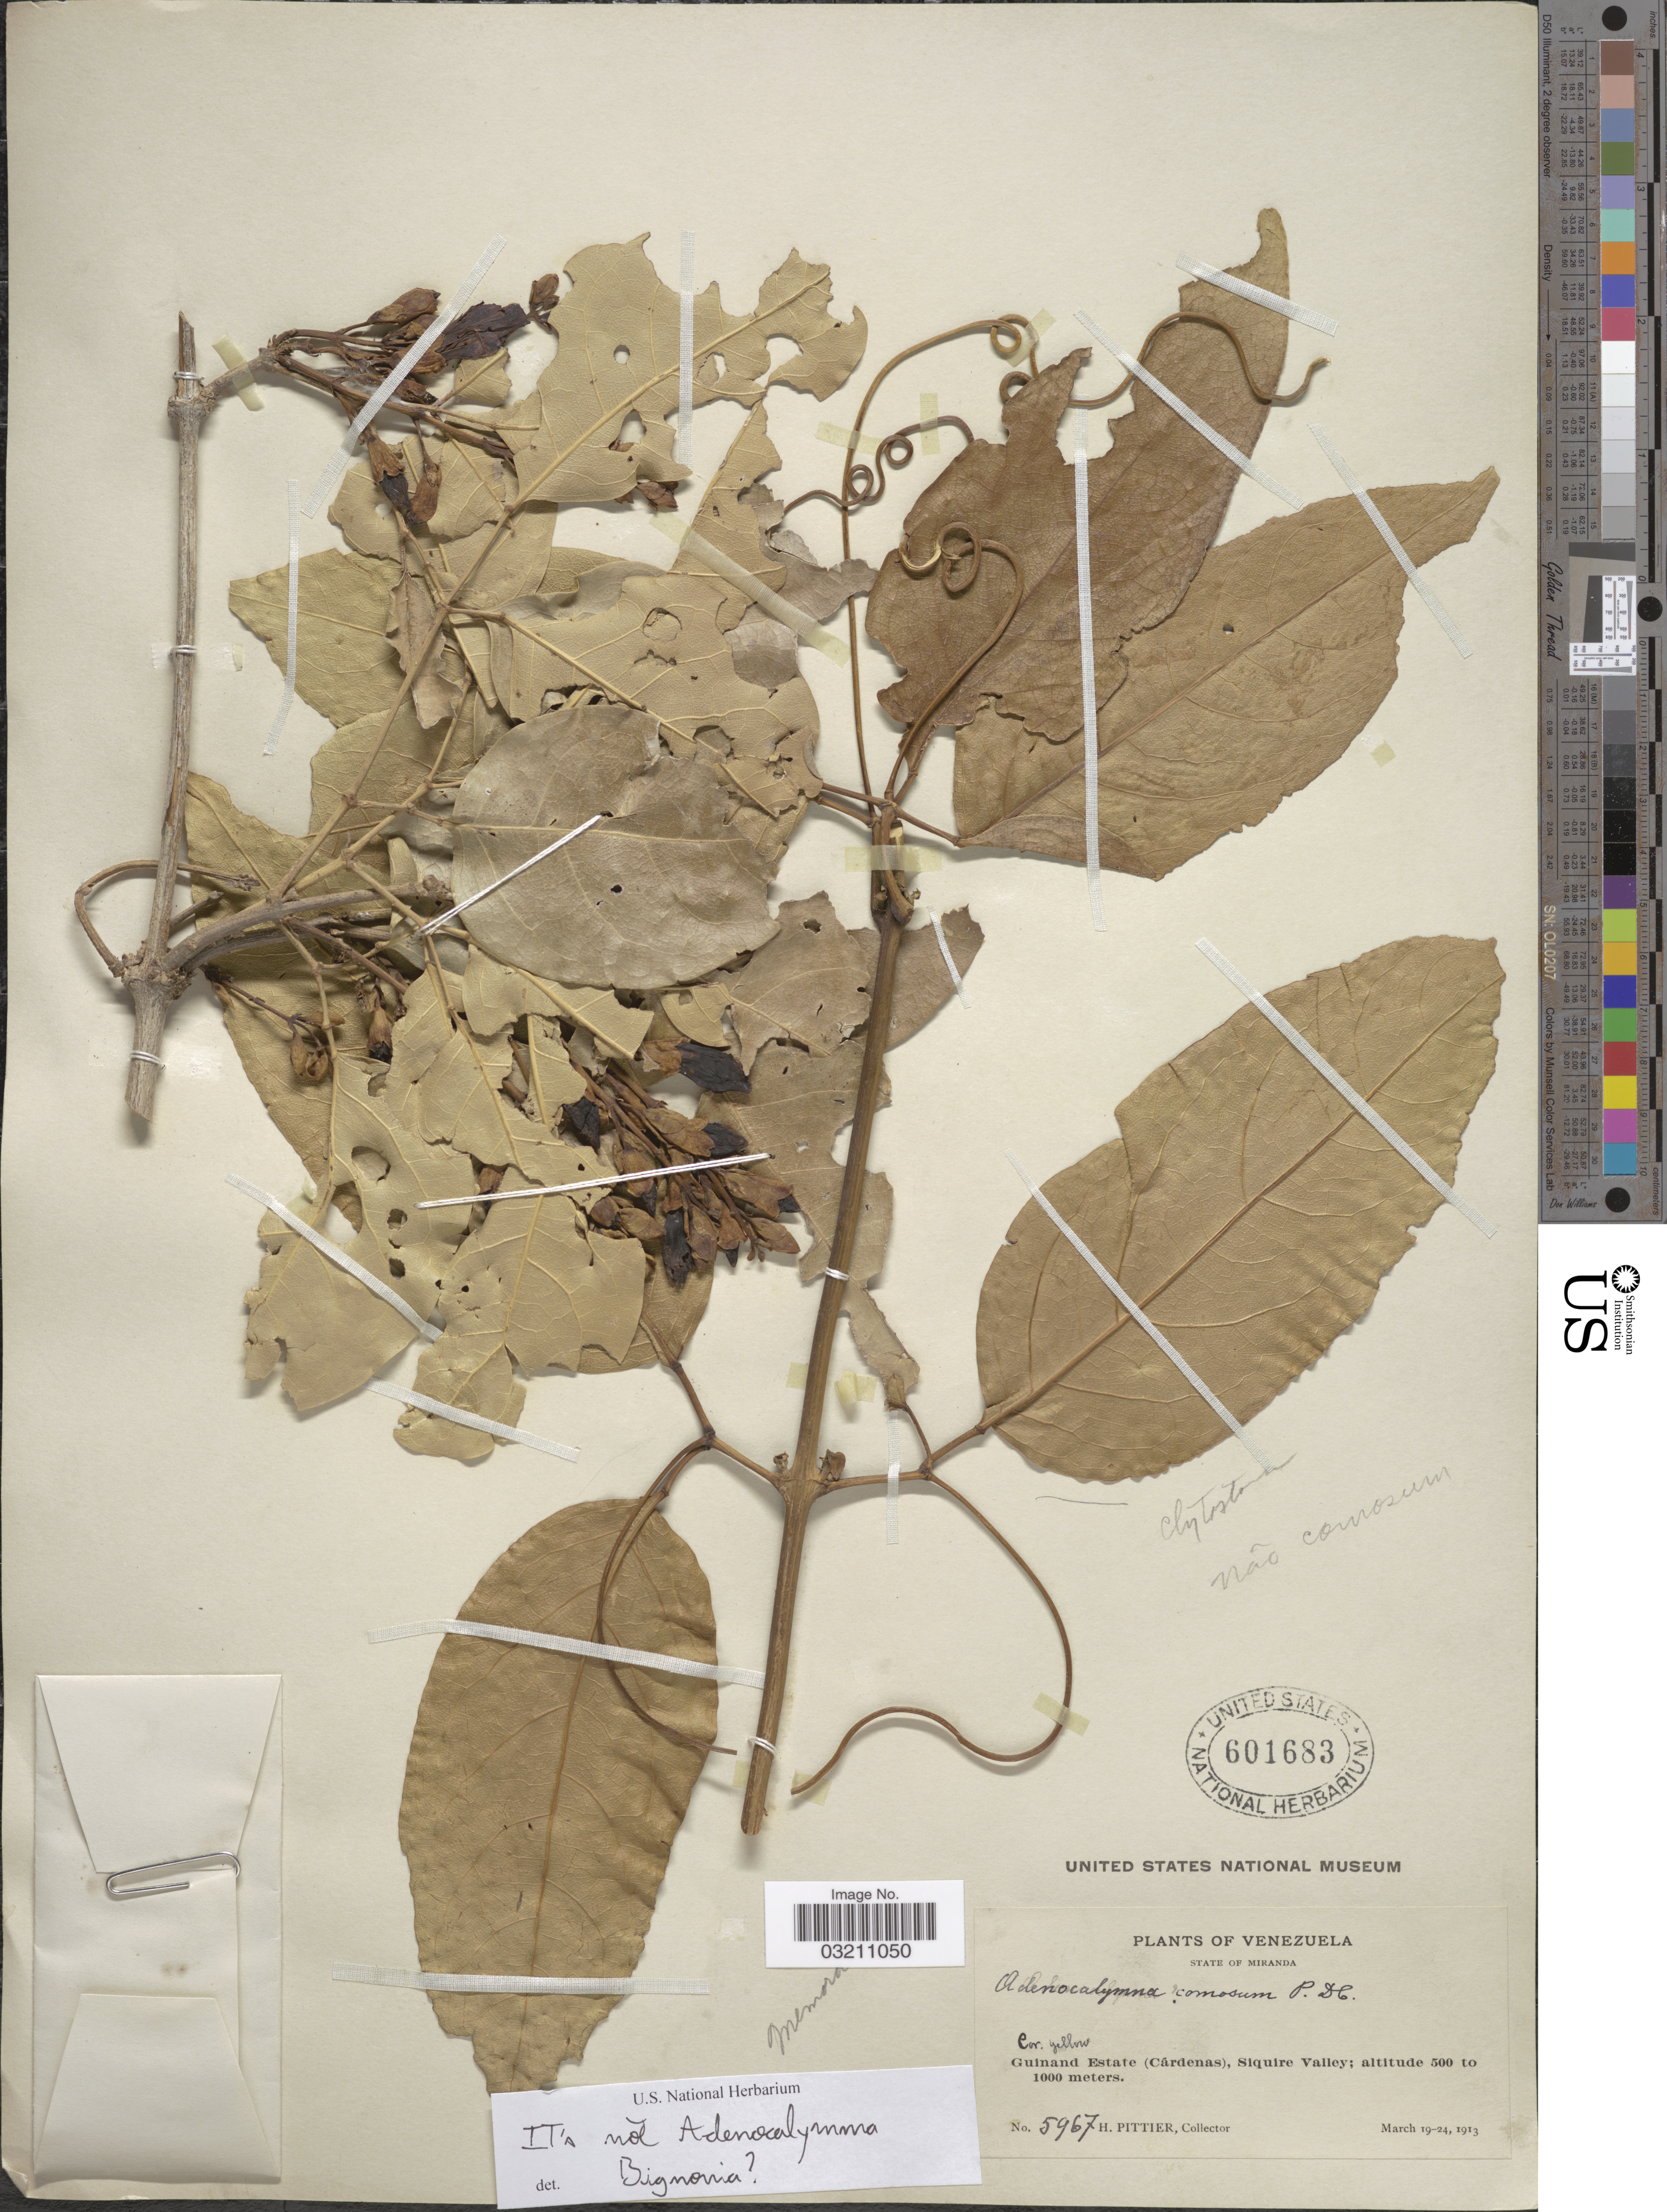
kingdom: Plantae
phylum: Tracheophyta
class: Magnoliopsida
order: Lamiales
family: Bignoniaceae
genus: Bignonia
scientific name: Bignonia sp.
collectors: H. F. Pittier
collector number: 5967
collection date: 1913-03-19/1913-03-24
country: Venezuela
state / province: Miranda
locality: Guinand Estate (Cárdenas), Siquire Valley.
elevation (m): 500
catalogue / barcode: US 601683